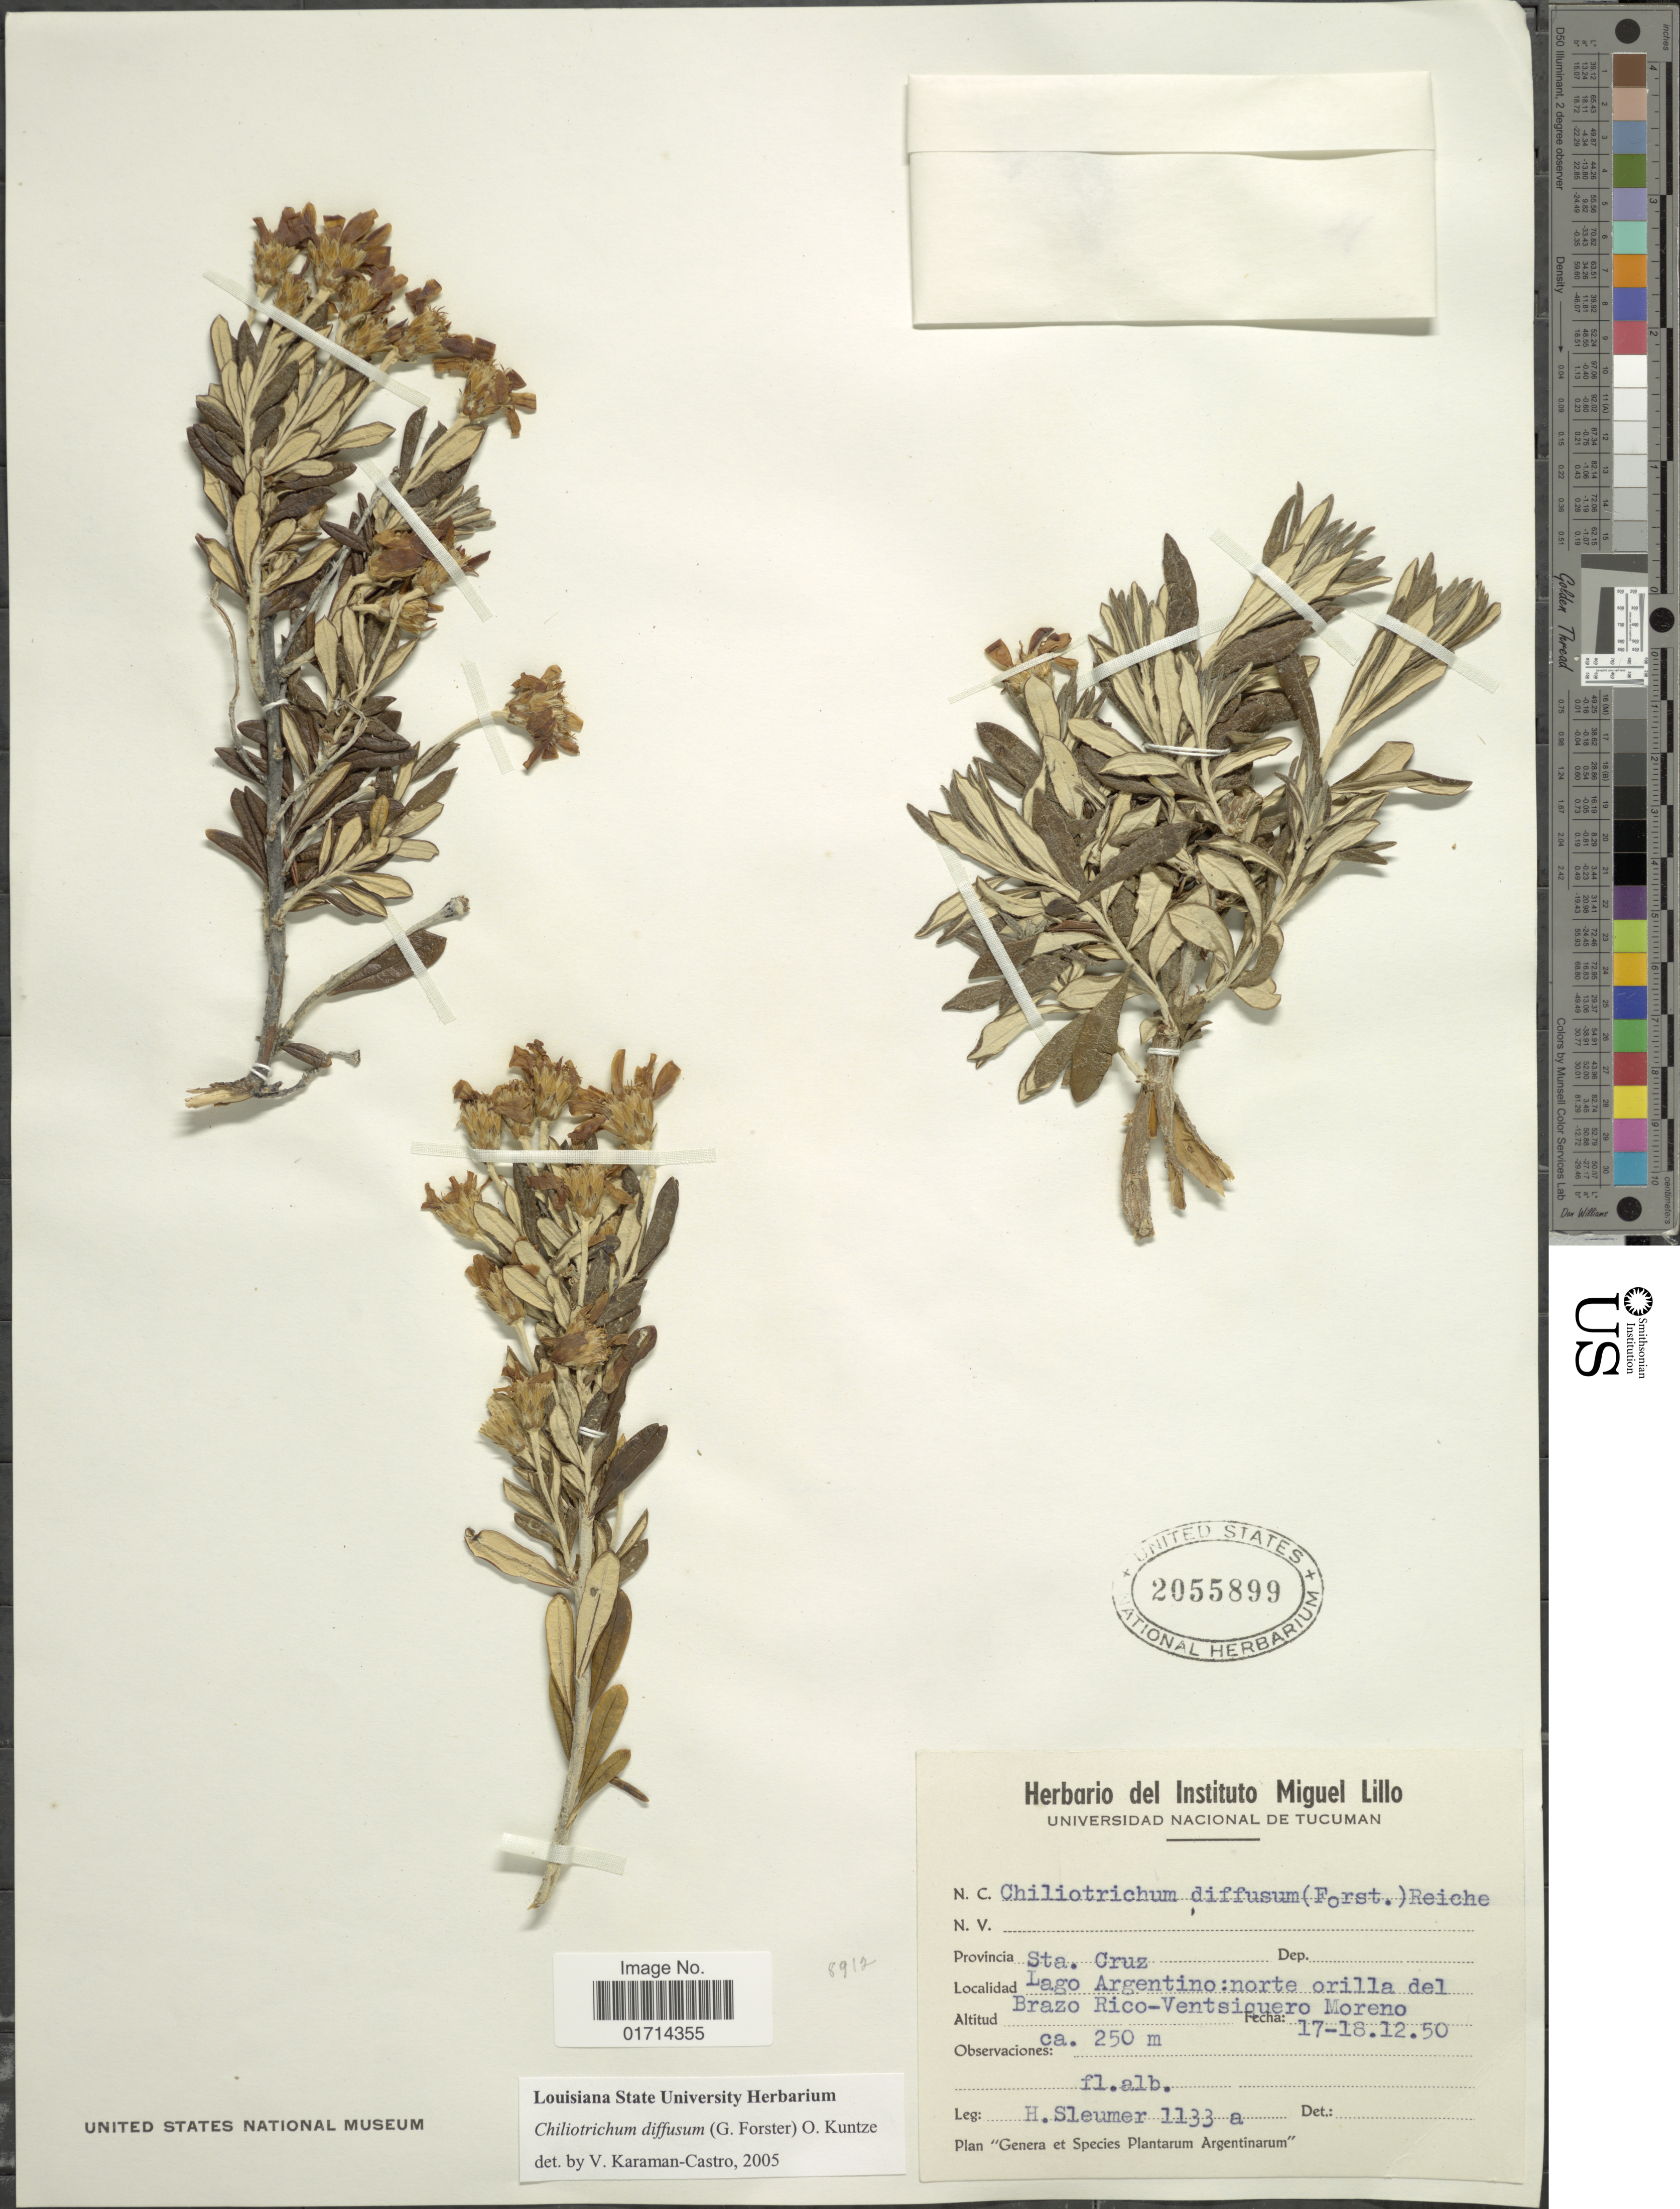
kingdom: Plantae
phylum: Tracheophyta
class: Magnoliopsida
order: Asterales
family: Asteraceae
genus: Chiliotrichum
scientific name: Chiliotrichum diffusum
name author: (G. Forst.) Kuntze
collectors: H. O. Sleumer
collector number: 1133a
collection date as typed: Transcribed d/m/y: 17/12/50 to 18/12/50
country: Argentina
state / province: Santa Cruz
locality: Lago Argentino: norte orilla del Brazo Rico-Ventsiguero Moreno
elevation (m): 250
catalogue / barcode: US 2055899